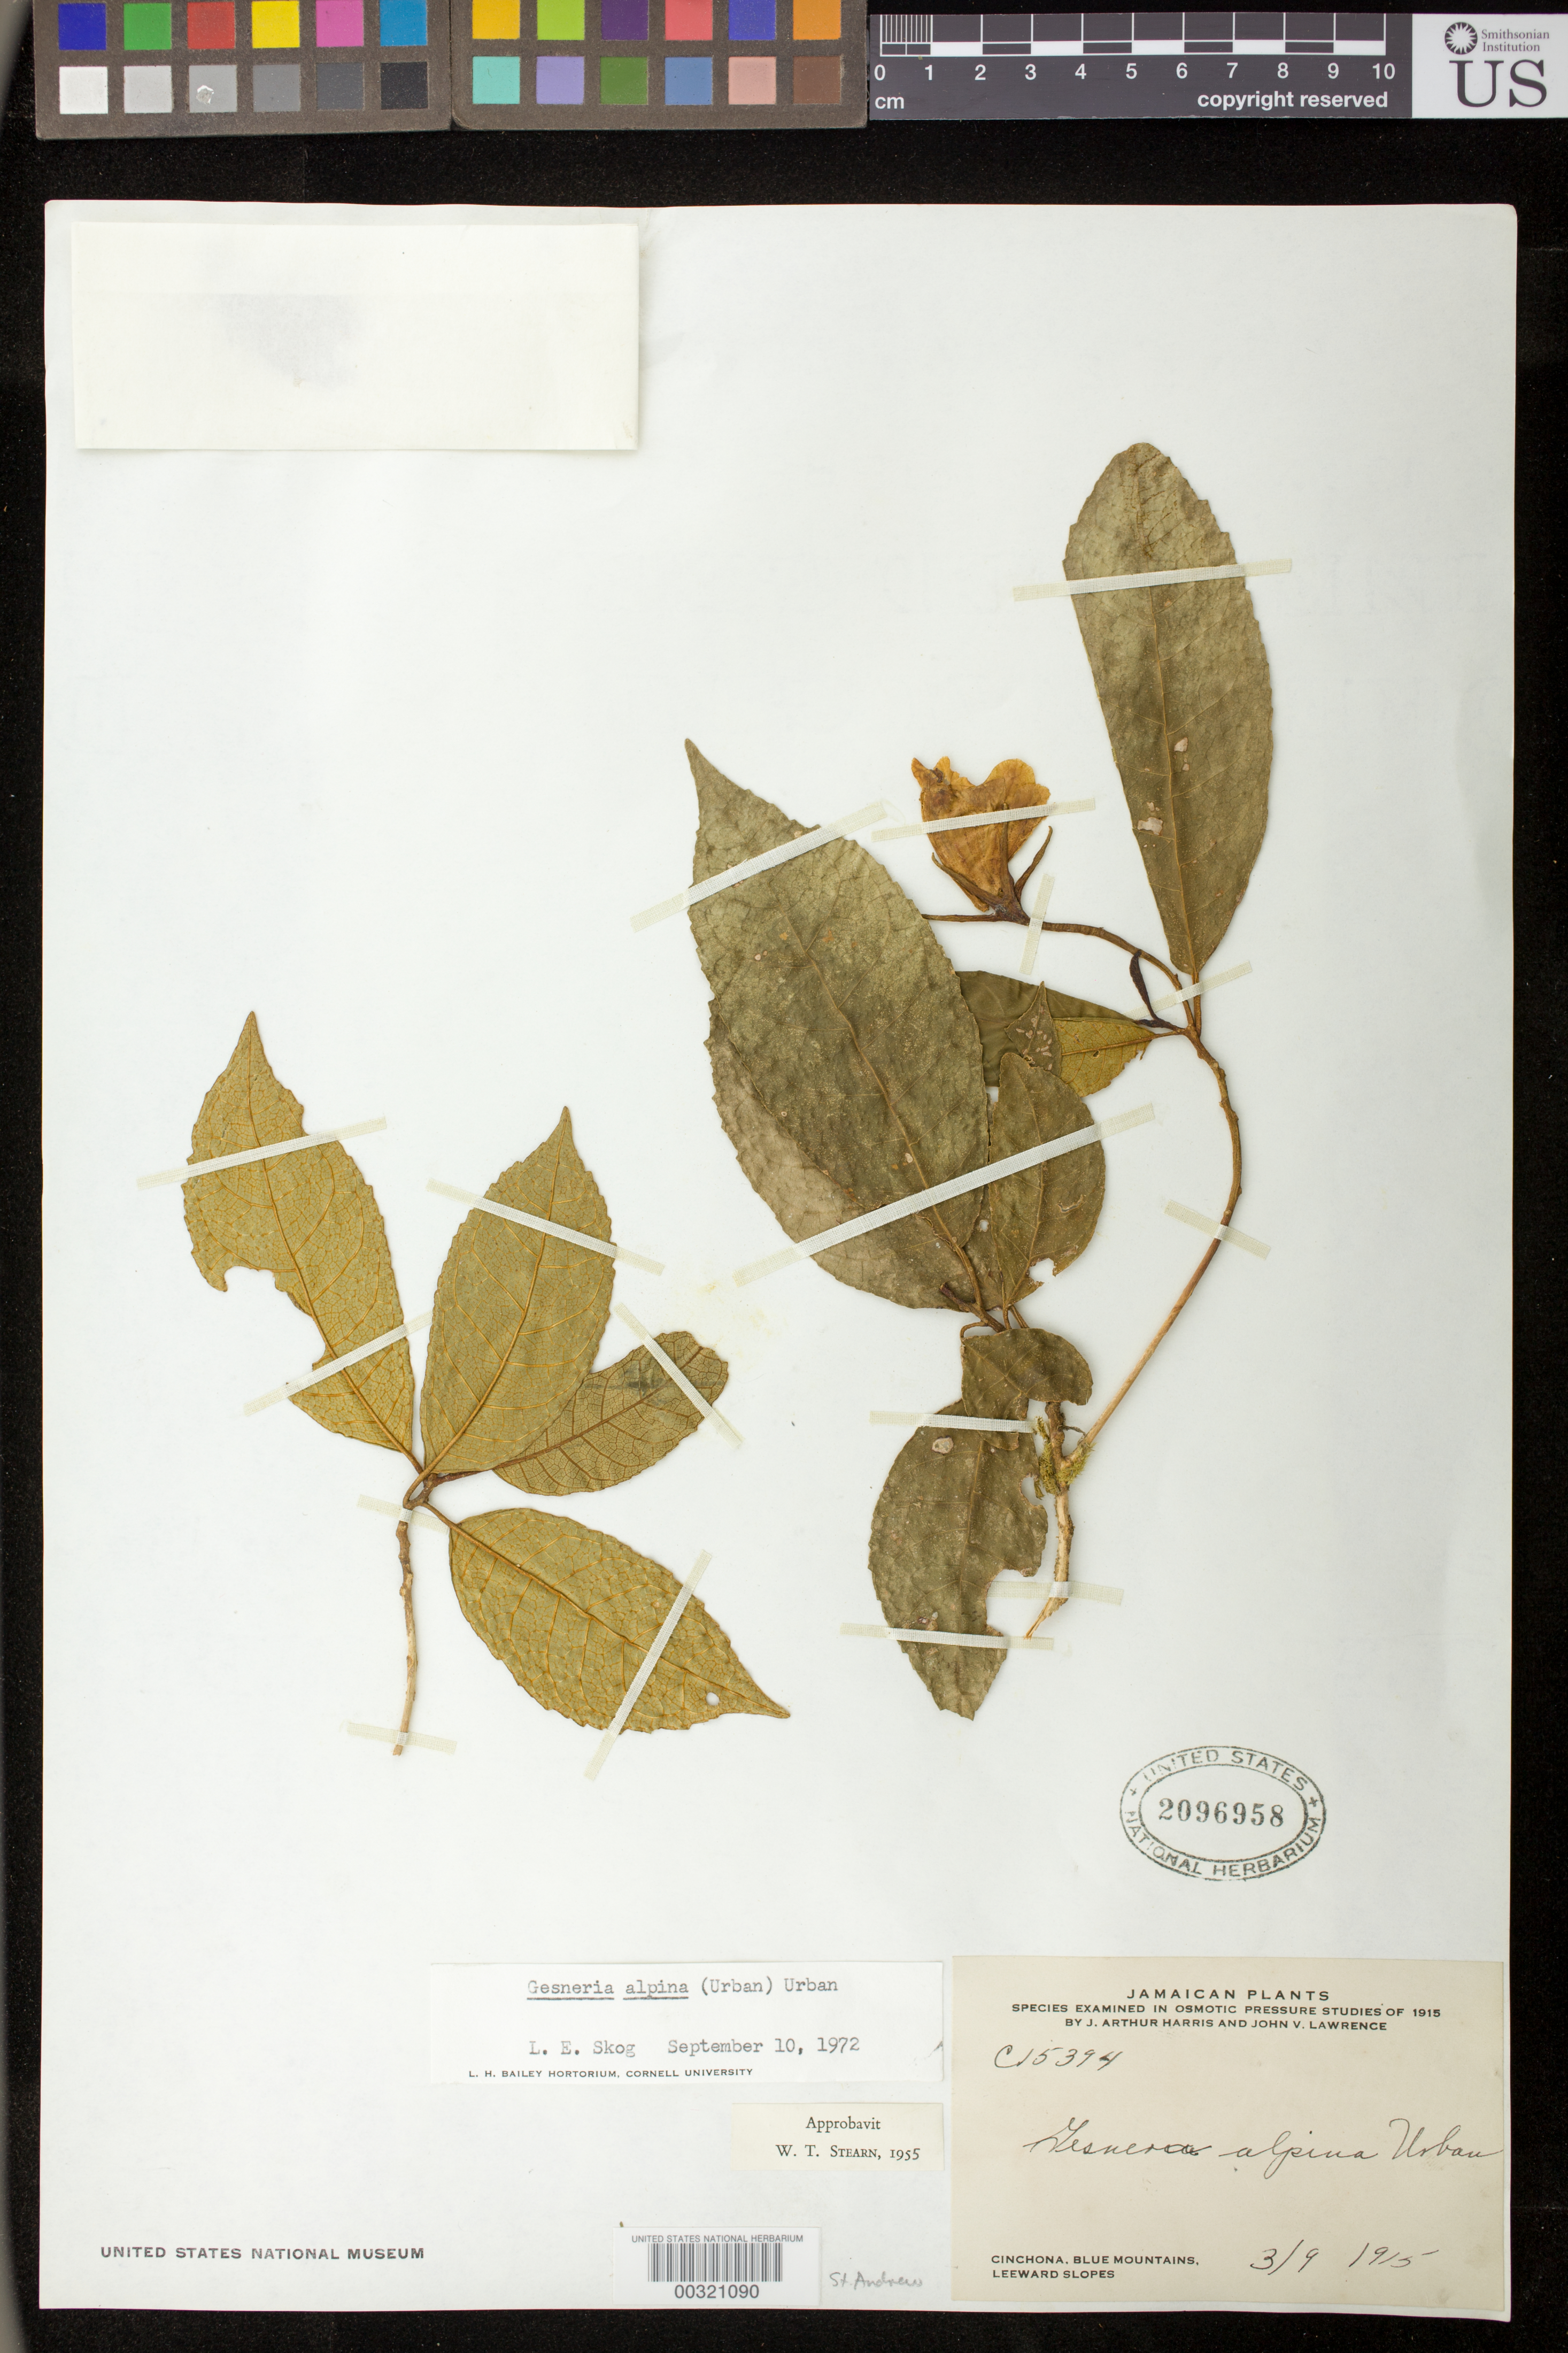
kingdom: Plantae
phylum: Tracheophyta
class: Magnoliopsida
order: Lamiales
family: Gesneriaceae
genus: Gesneria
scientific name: Gesneria alpina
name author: (Urb.) Urb.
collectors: J. A. Harris & J. Lawrence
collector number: C 15394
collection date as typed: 09 Mar 1915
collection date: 1915-03-09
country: Jamaica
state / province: Saint Andrew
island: Jamaica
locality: Cinchona, Blue Mountains, leeward slopes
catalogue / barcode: US 2096958